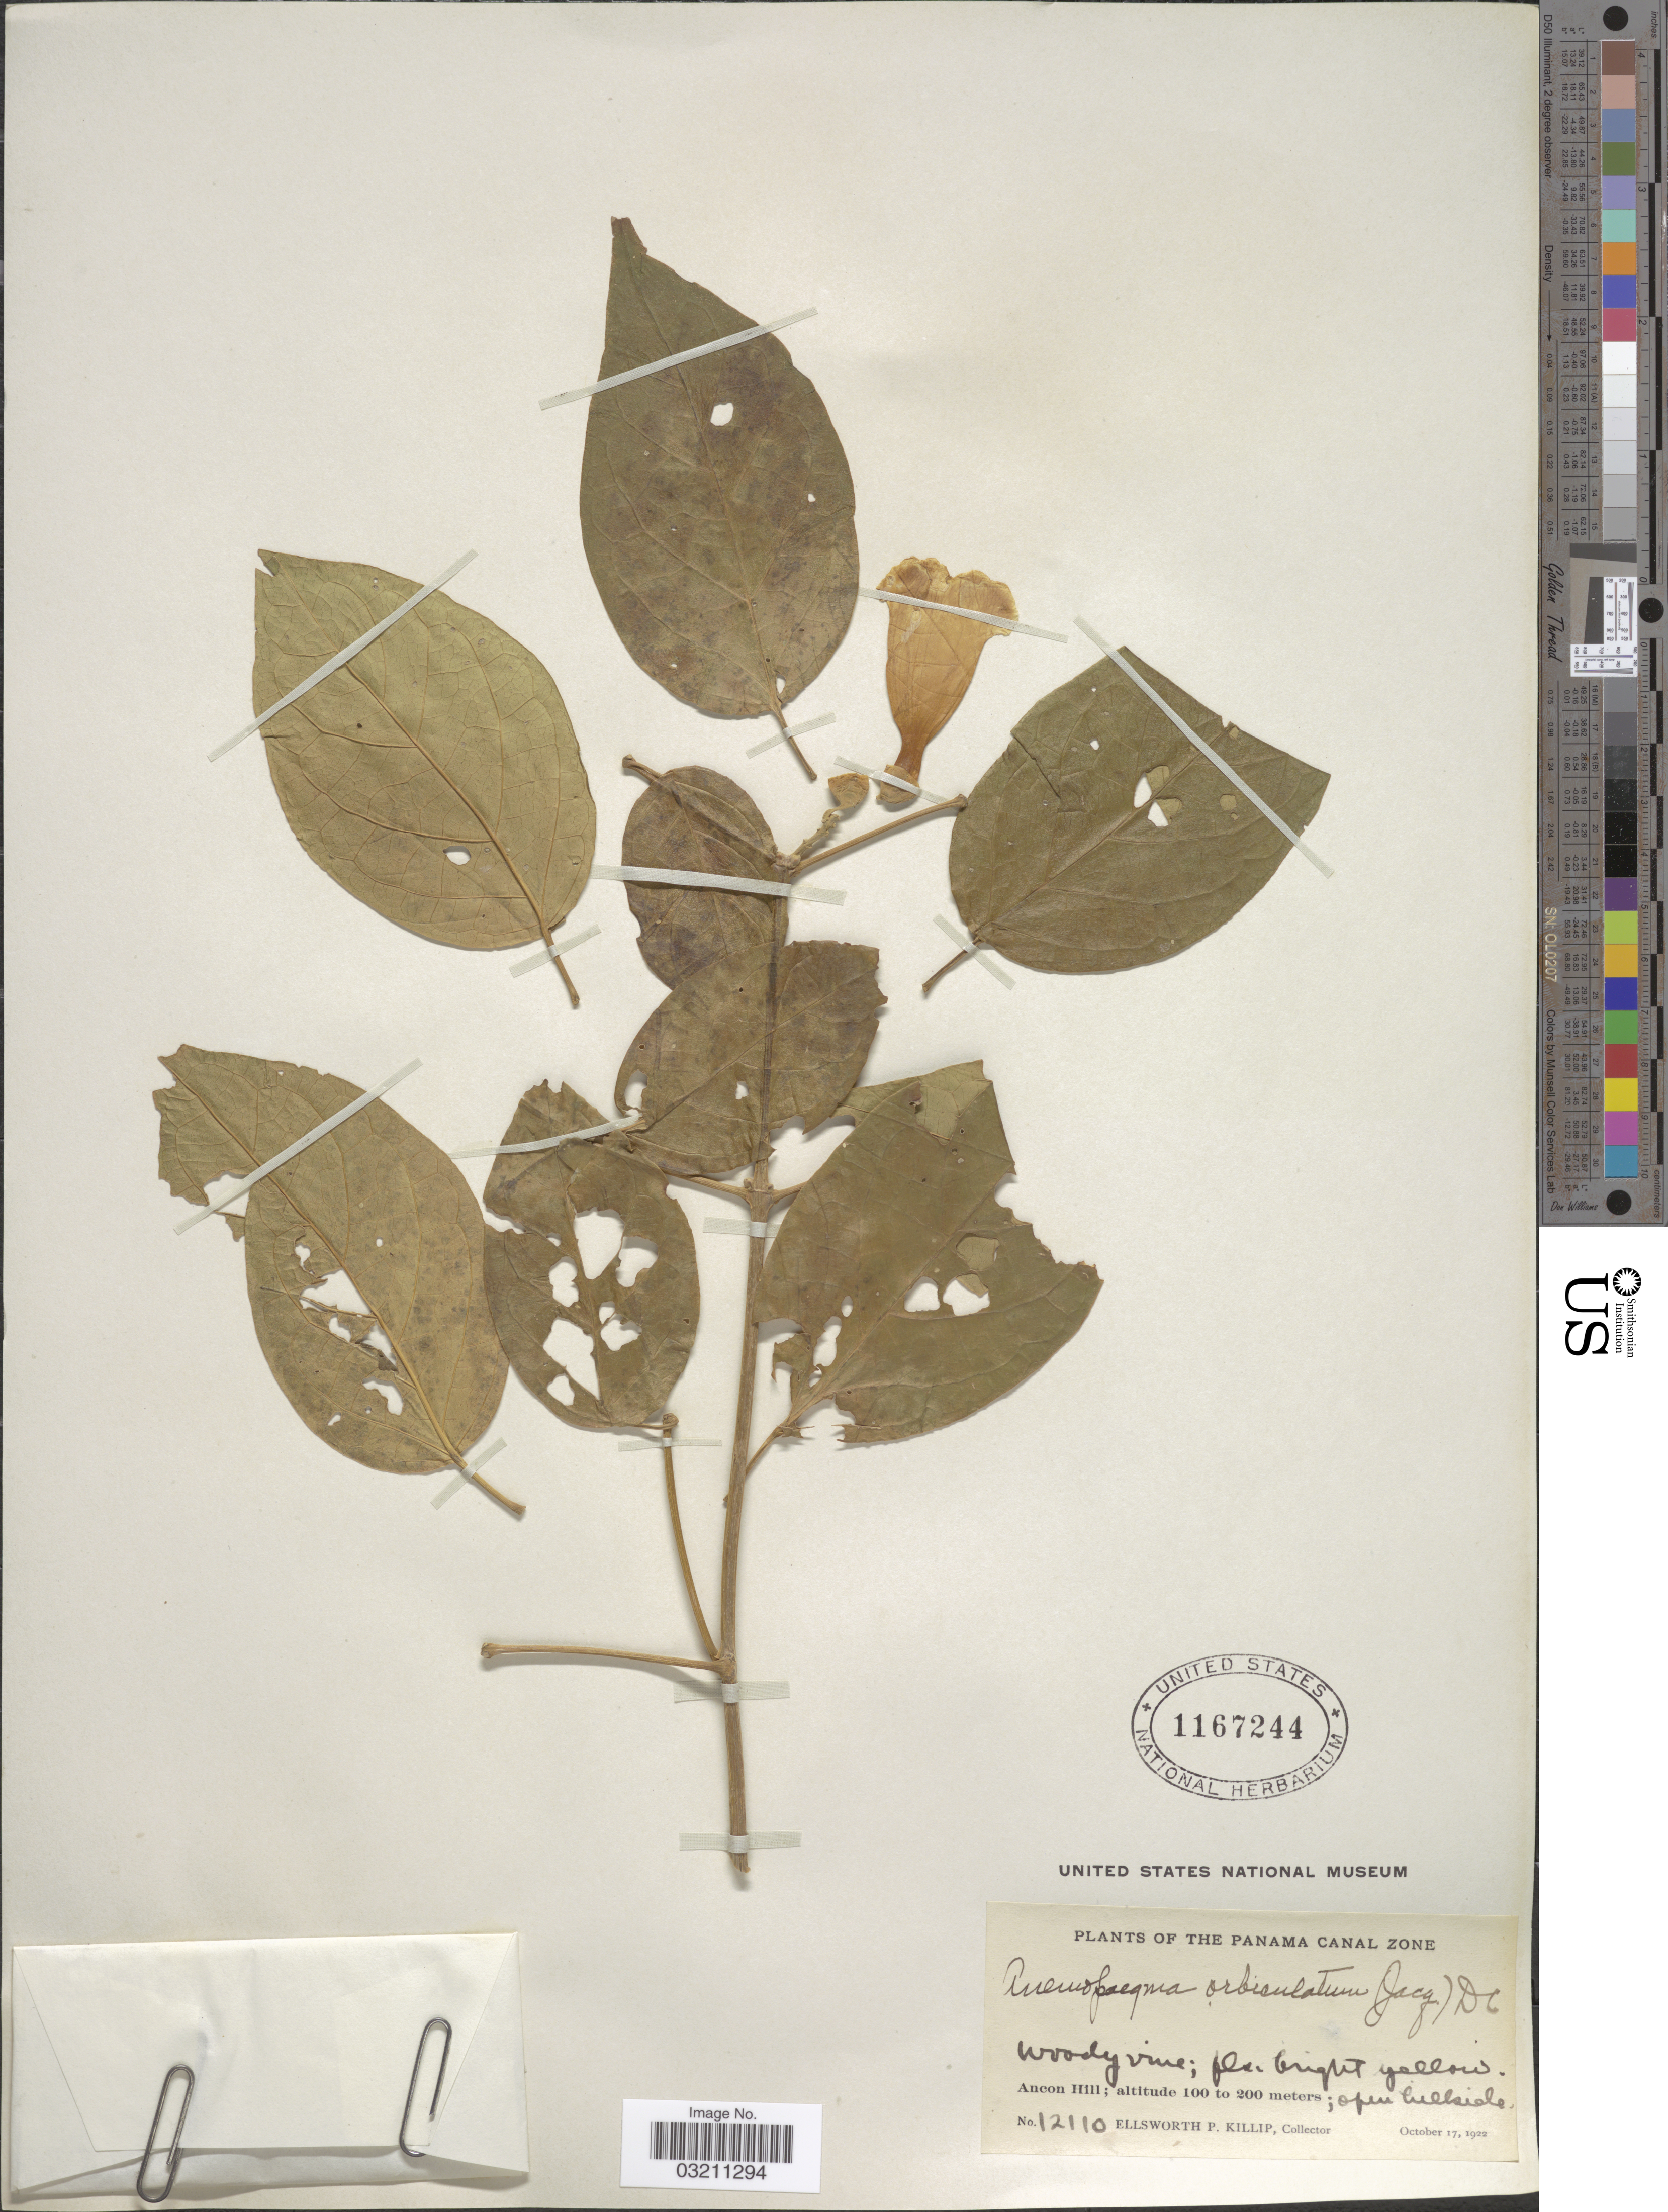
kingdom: Plantae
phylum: Tracheophyta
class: Magnoliopsida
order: Lamiales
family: Bignoniaceae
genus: Amphilophium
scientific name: Amphilophium orbiculatum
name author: (Jacq.) DC.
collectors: E. P. Killip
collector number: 12110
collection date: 1922-10-17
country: Panama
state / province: Colón / Panamá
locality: Canal Zone. Ancon Hill. Open hillside.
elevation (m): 100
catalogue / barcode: US 1167244